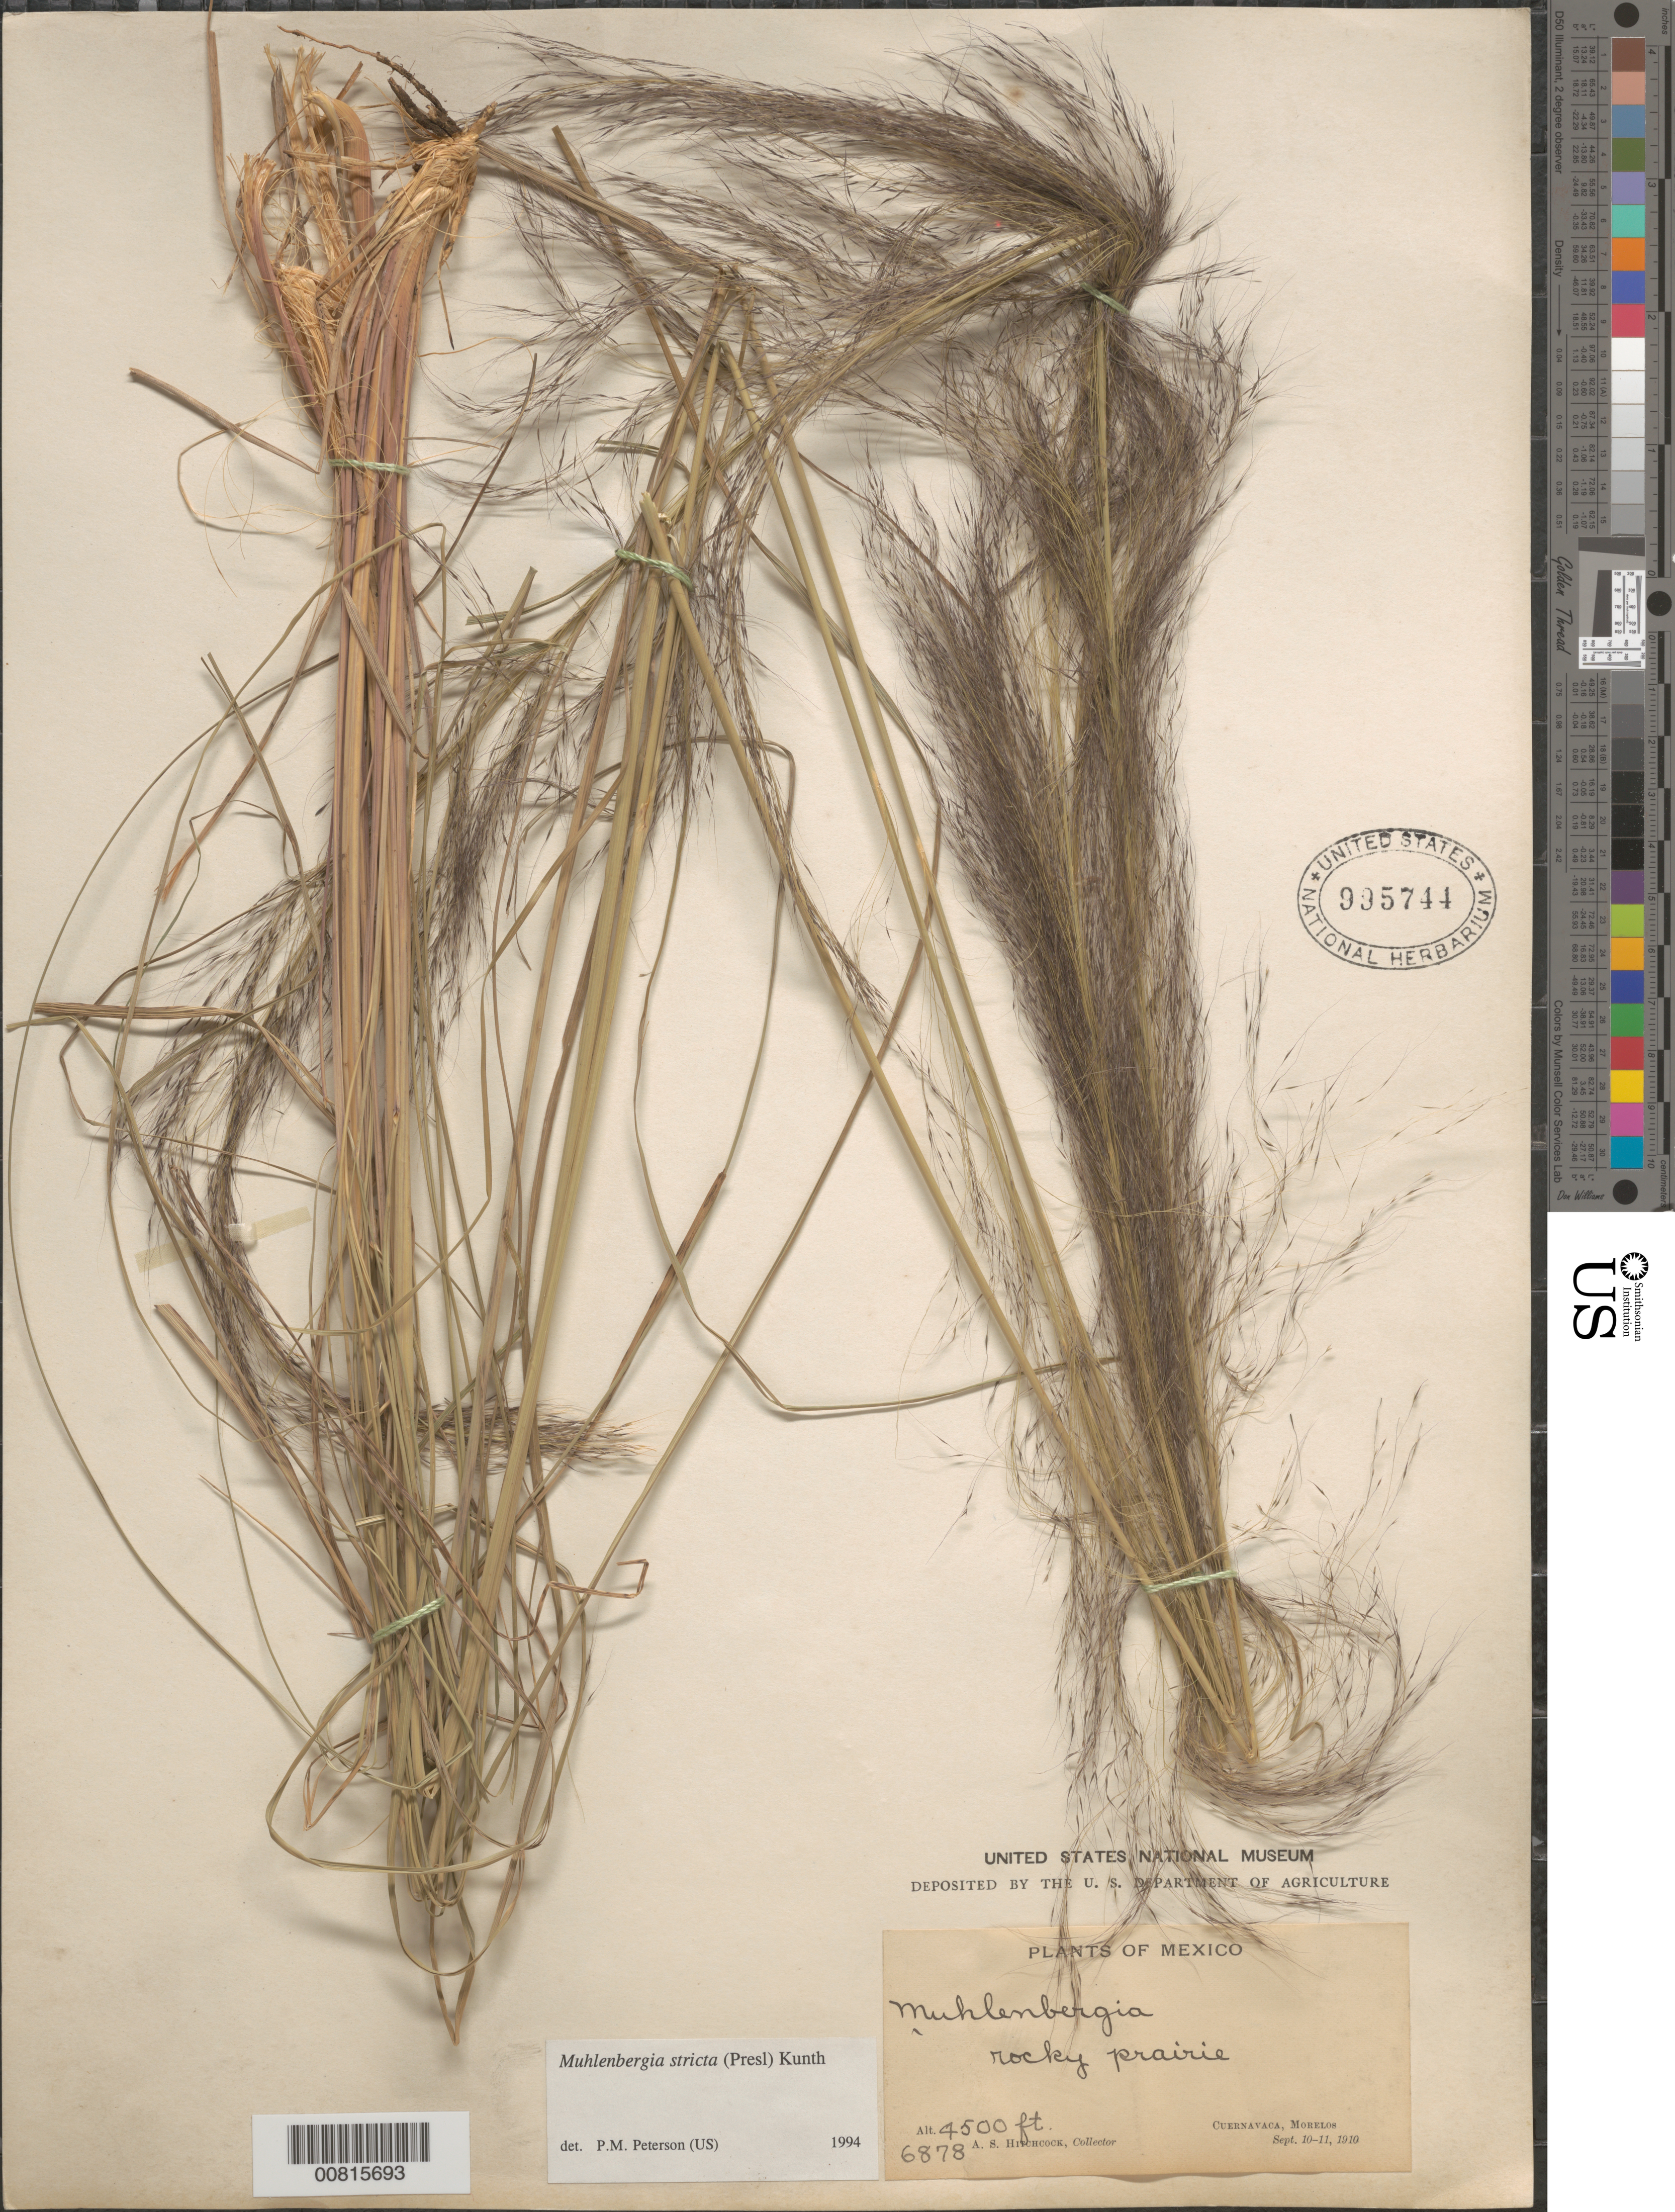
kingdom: Plantae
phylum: Tracheophyta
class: Liliopsida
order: Poales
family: Poaceae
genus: Muhlenbergia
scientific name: Muhlenbergia stricta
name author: (J. Presl) Kunth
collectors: A. S. Hitchcock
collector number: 6878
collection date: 1910-09-10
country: Mexico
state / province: Morelos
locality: Cuernavaca, Mor.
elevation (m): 1372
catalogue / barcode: US 995744